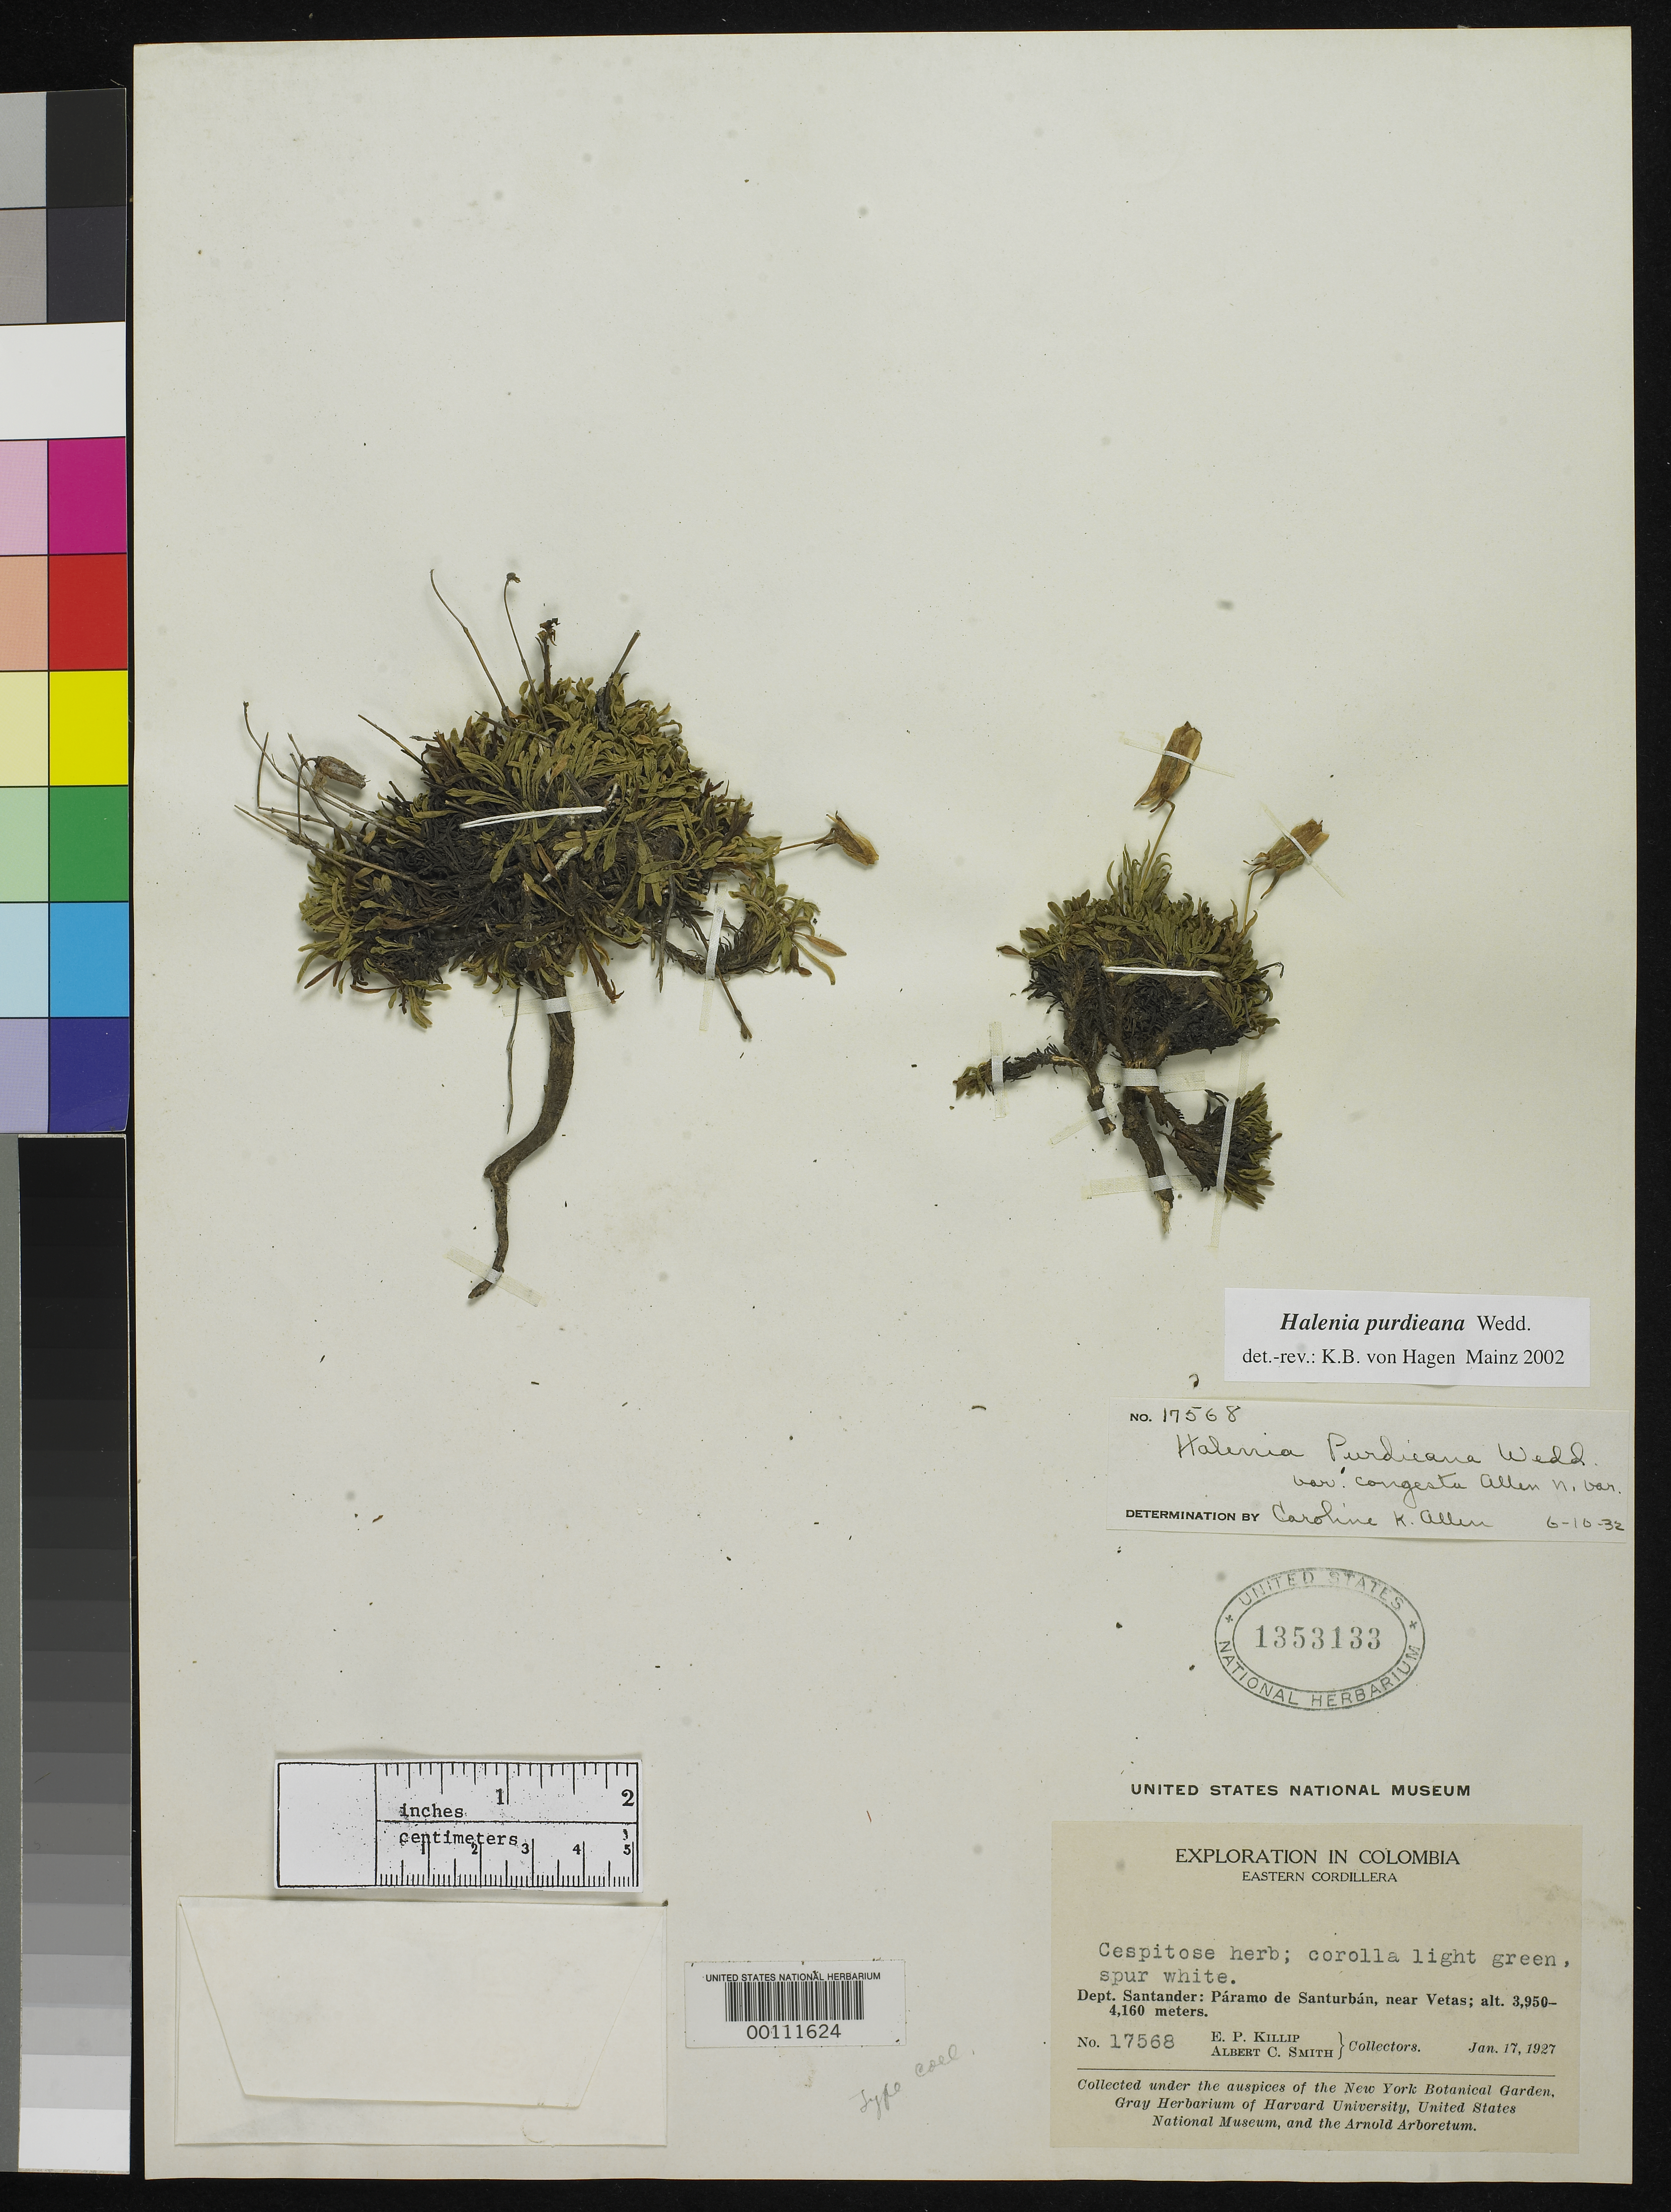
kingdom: Plantae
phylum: Tracheophyta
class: Magnoliopsida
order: Gentianales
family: Gentianaceae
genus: Halenia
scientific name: Halenia purdieana var. congesta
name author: C.K. Allen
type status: Isotype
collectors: E. P. Killip & A. C. Smith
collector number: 17568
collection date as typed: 17 Jan 1927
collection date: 1927-01-17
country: Colombia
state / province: Norte de Santander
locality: Paramo de San Turban, near Vetas.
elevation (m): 3950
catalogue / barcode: US 1353133